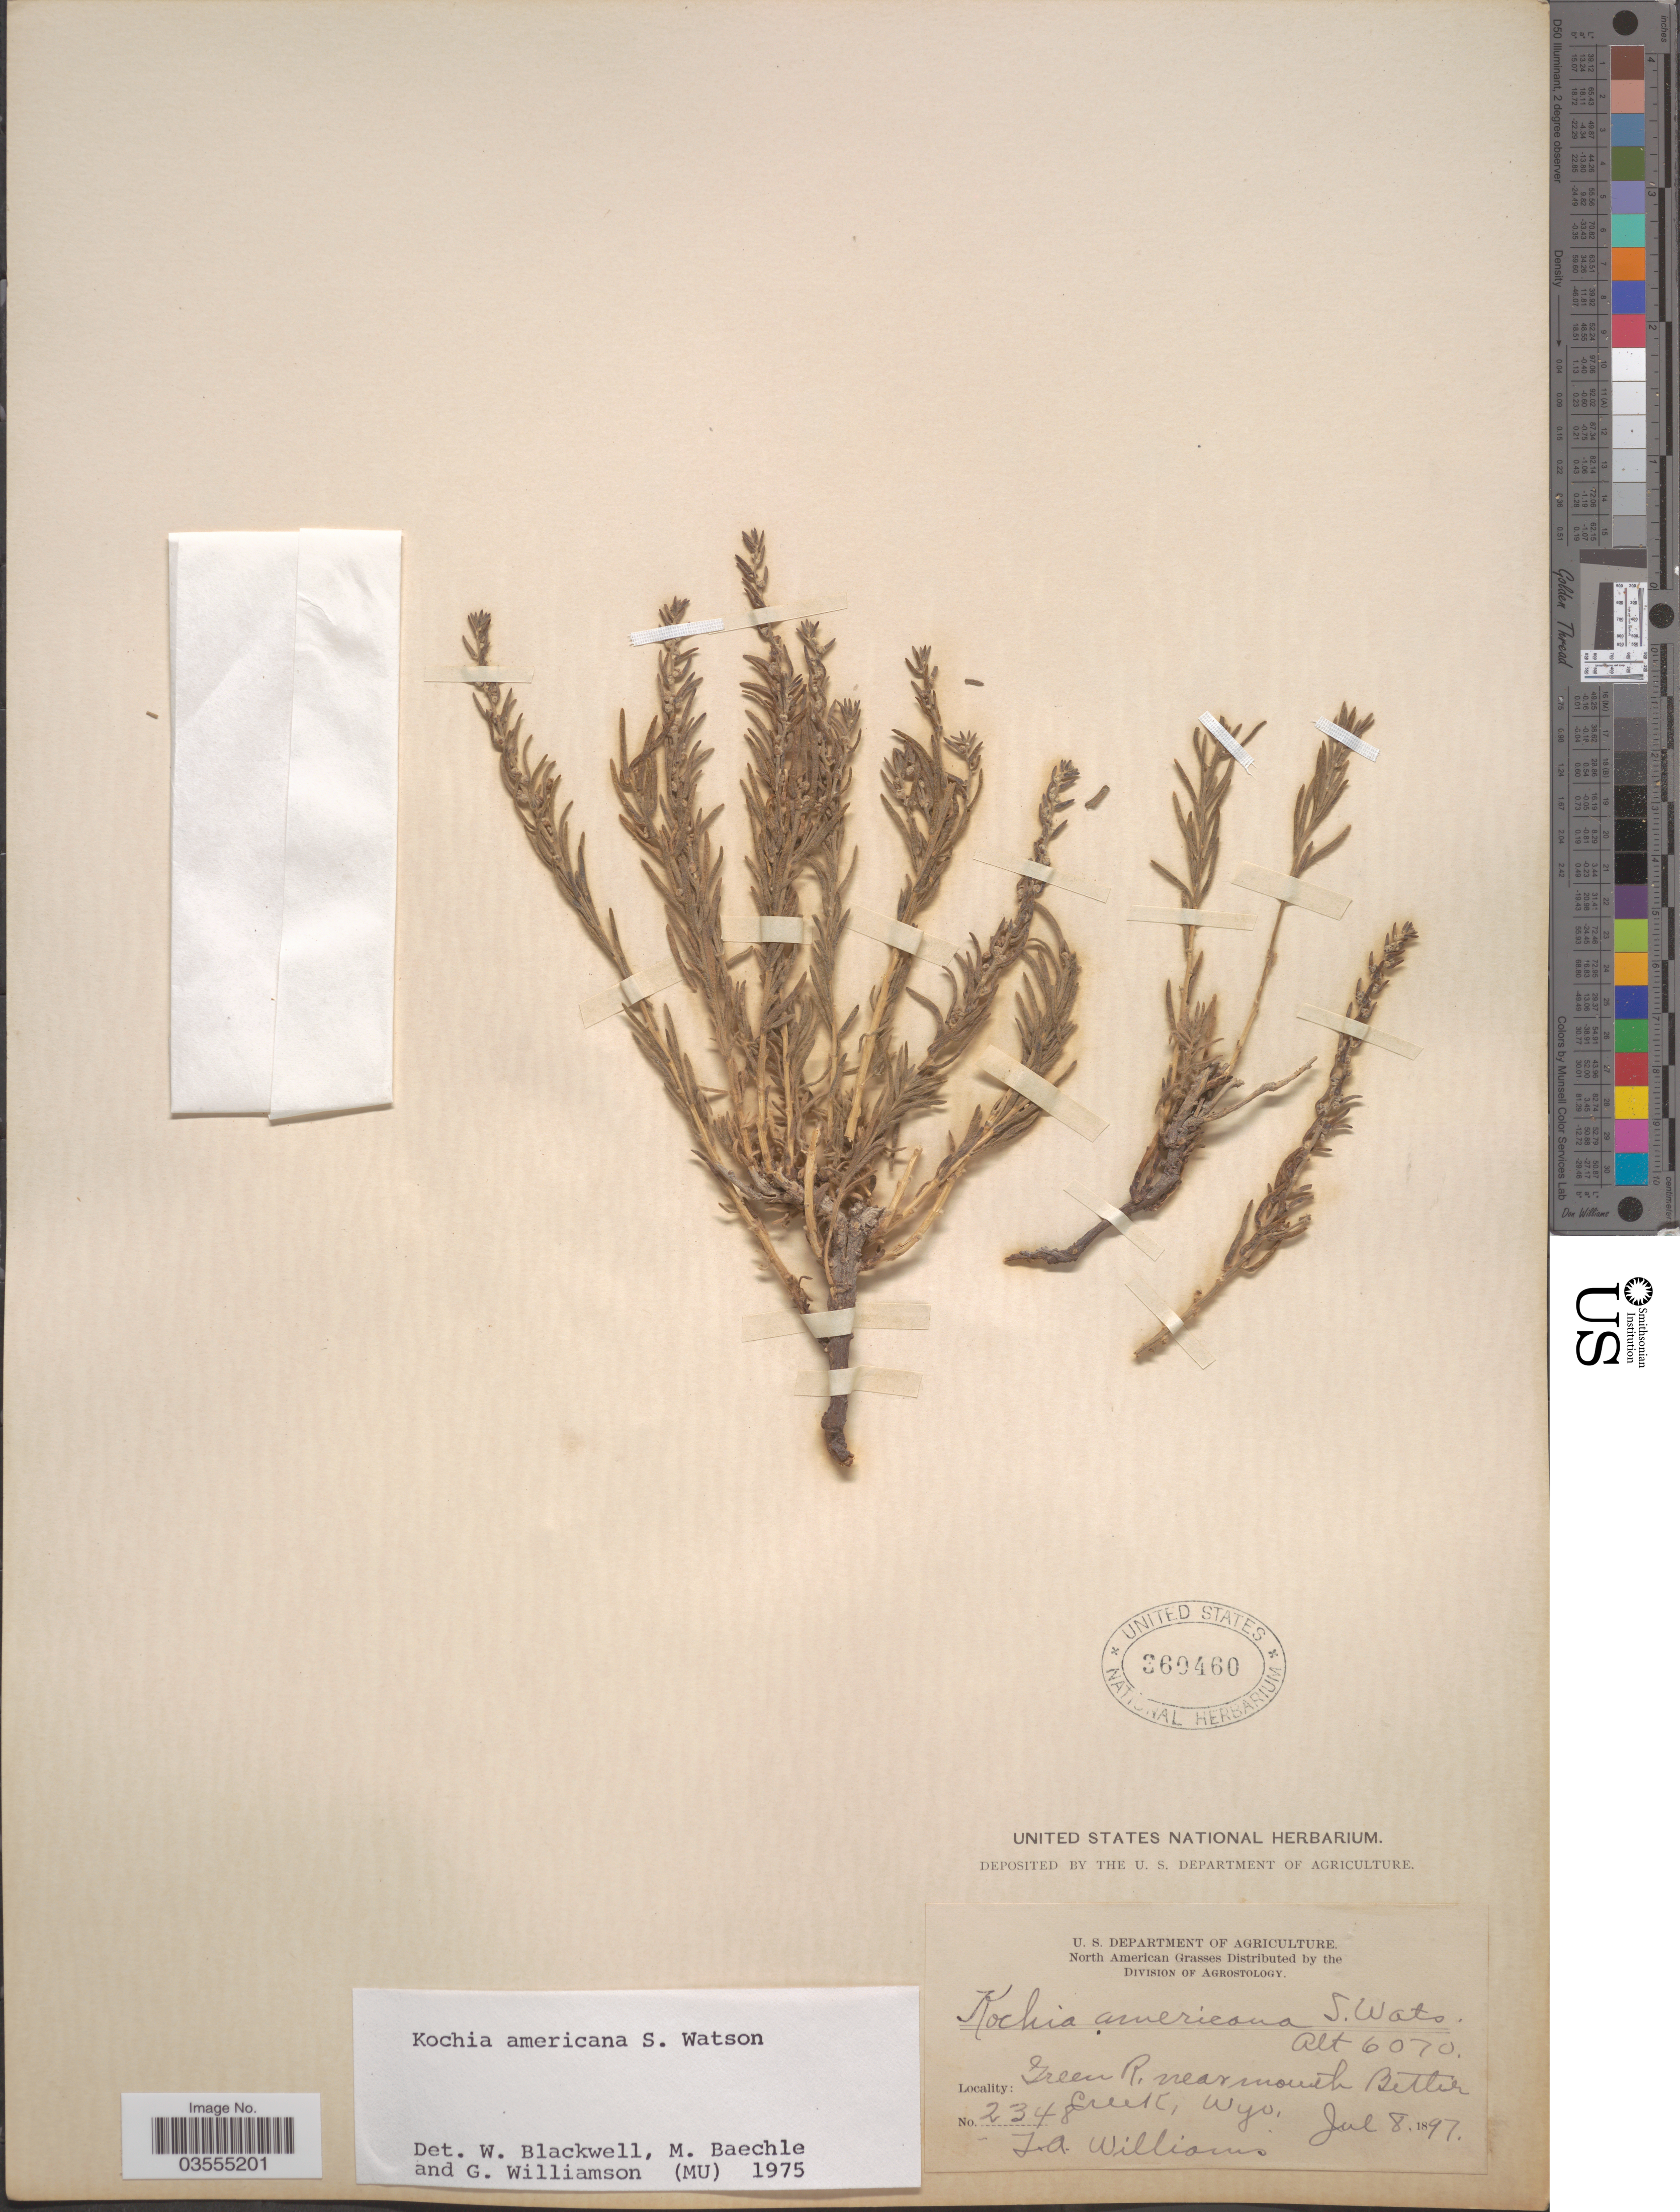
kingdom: Plantae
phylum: Tracheophyta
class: Magnoliopsida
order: Caryophyllales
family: Amaranthaceae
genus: Neokochia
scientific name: Neokochia americana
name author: (S. Watson) G.L. Chu & S.C. Sand.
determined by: U.S. National Herbarium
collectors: J. A. Williams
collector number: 234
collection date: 1897-07-08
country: United States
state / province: Wyoming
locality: Green R, near mouth Bitter Creek.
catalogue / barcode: US 360460